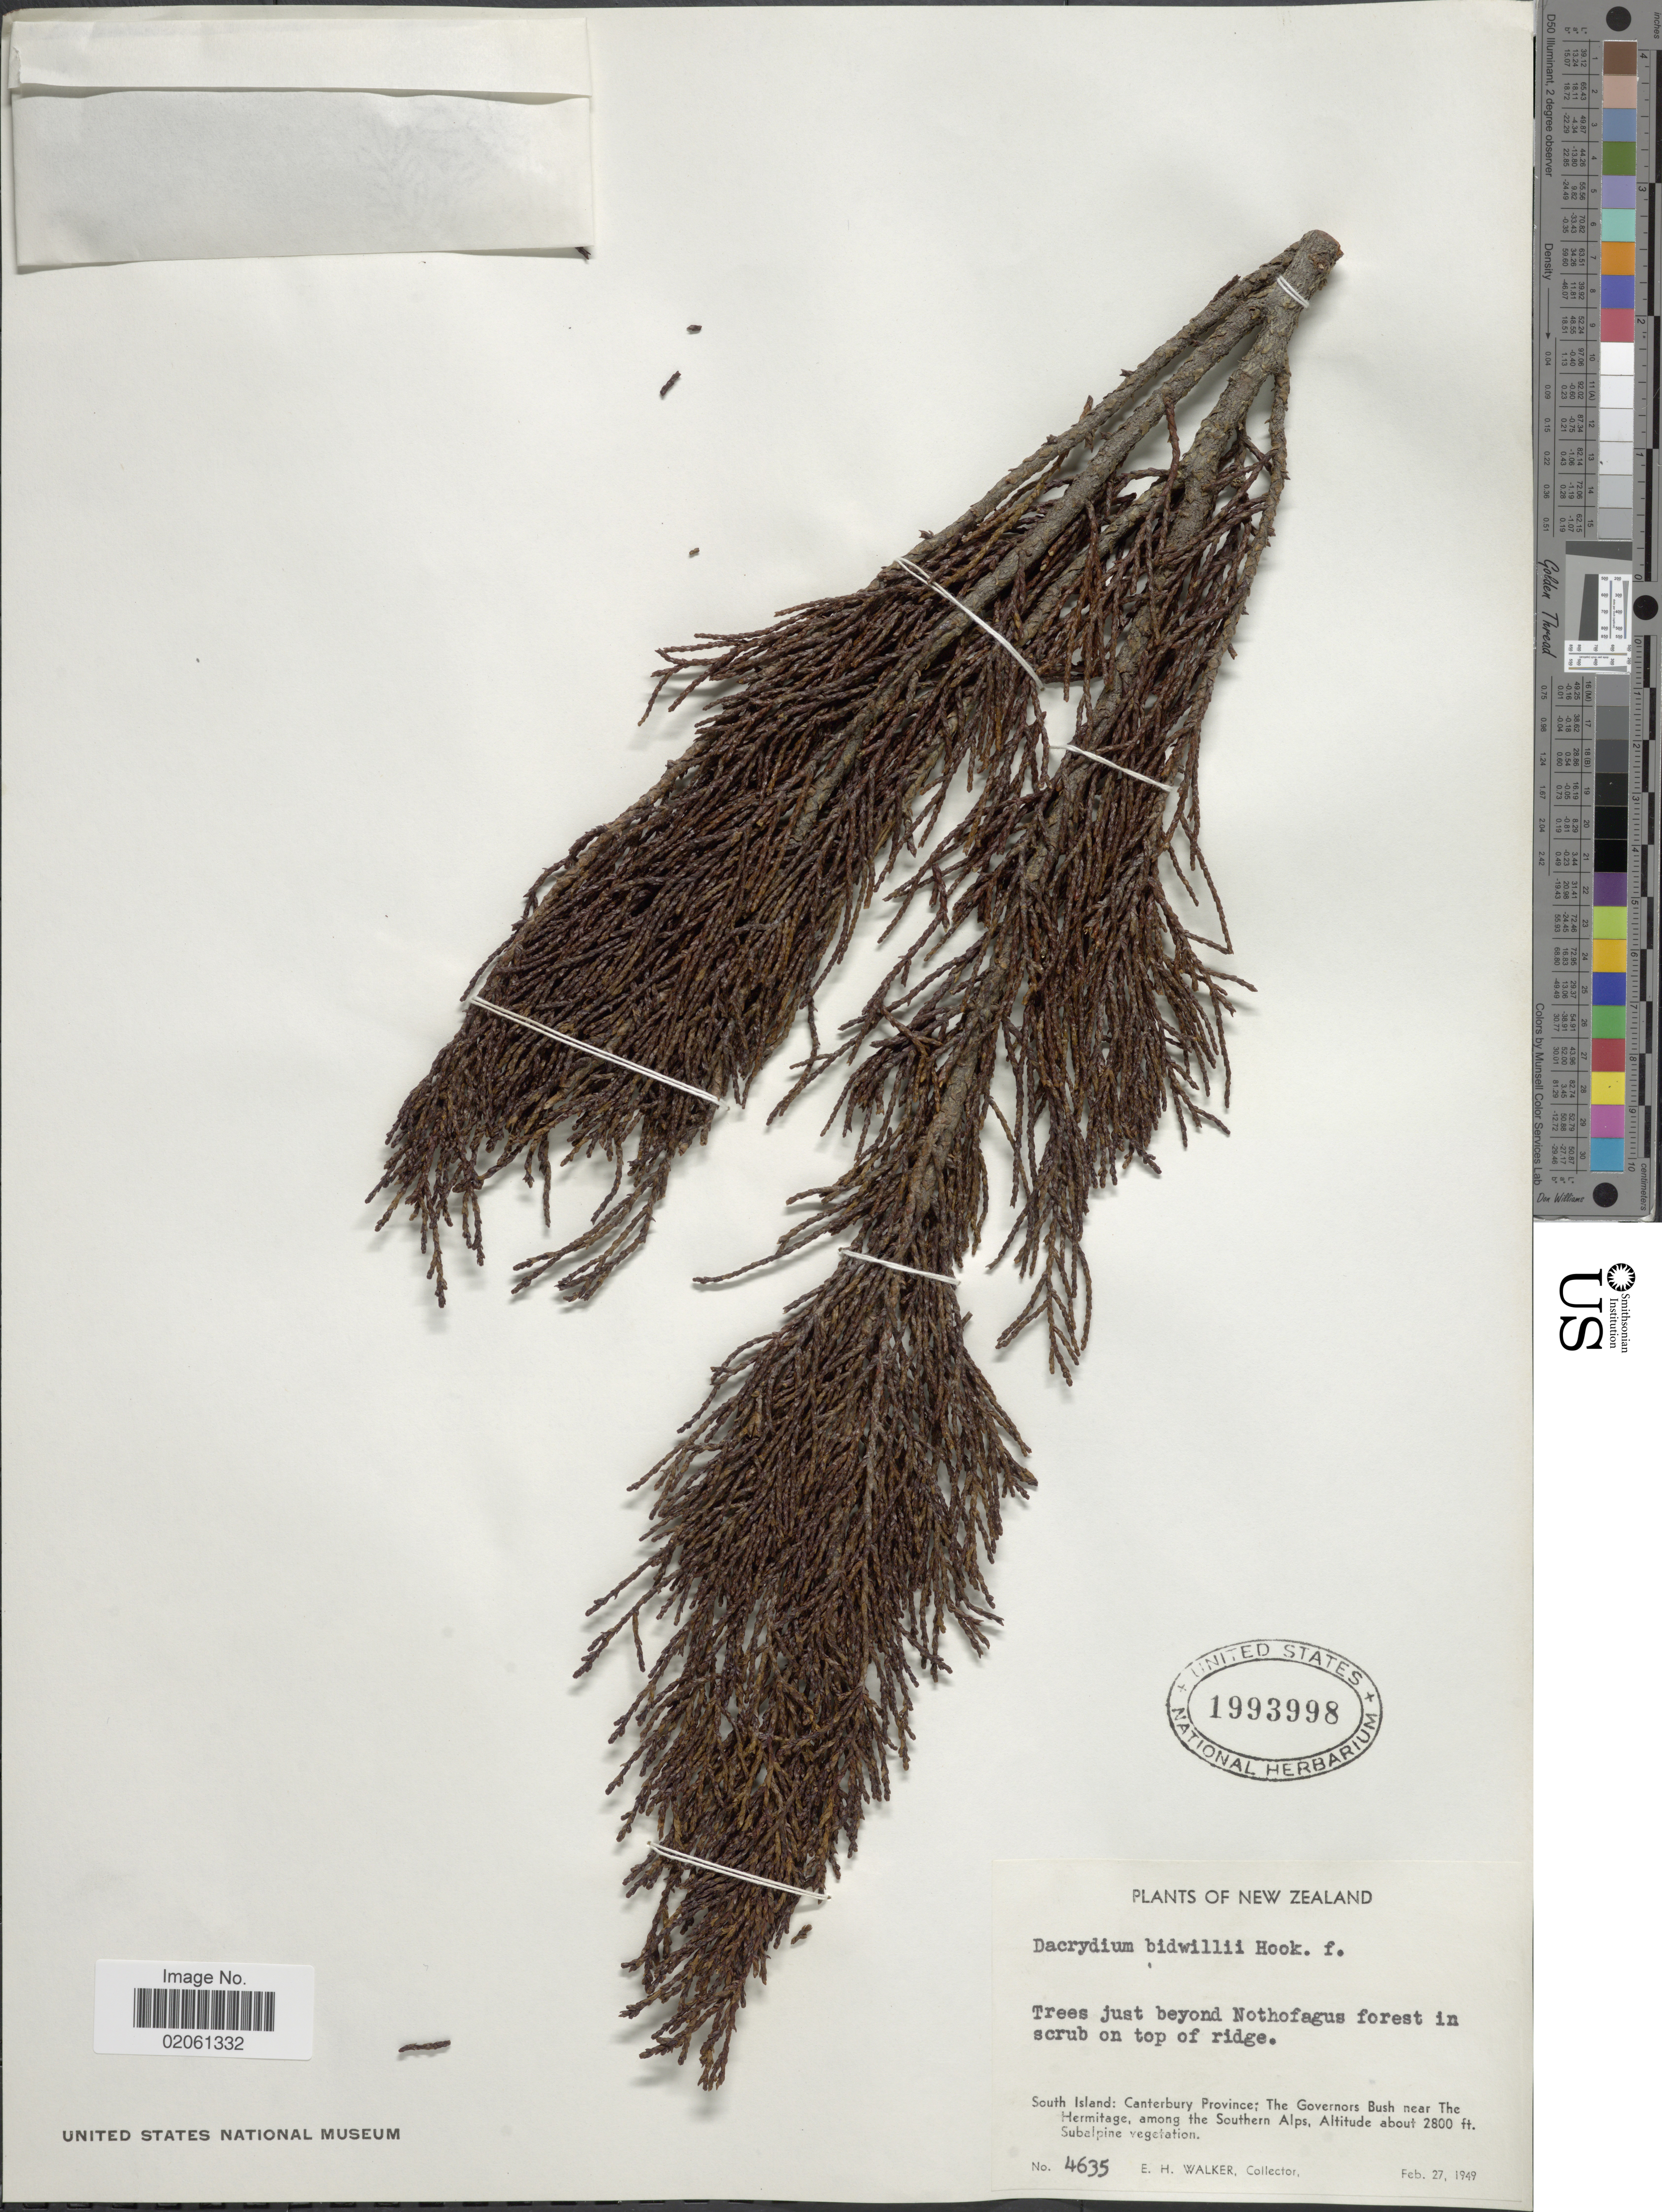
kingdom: Plantae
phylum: Tracheophyta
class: Pinopsida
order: Pinales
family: Podocarpaceae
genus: Dacrydium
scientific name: Dacrydium bidwillii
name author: Hook. f. ex Kirk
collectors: E. H. Walker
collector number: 4635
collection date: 1949-02-27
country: New Zealand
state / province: Canterbury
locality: South Island: Canterbury Province: The Governors Bush near The Hermitage, among the Southern Alps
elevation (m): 853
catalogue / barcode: US 1993998